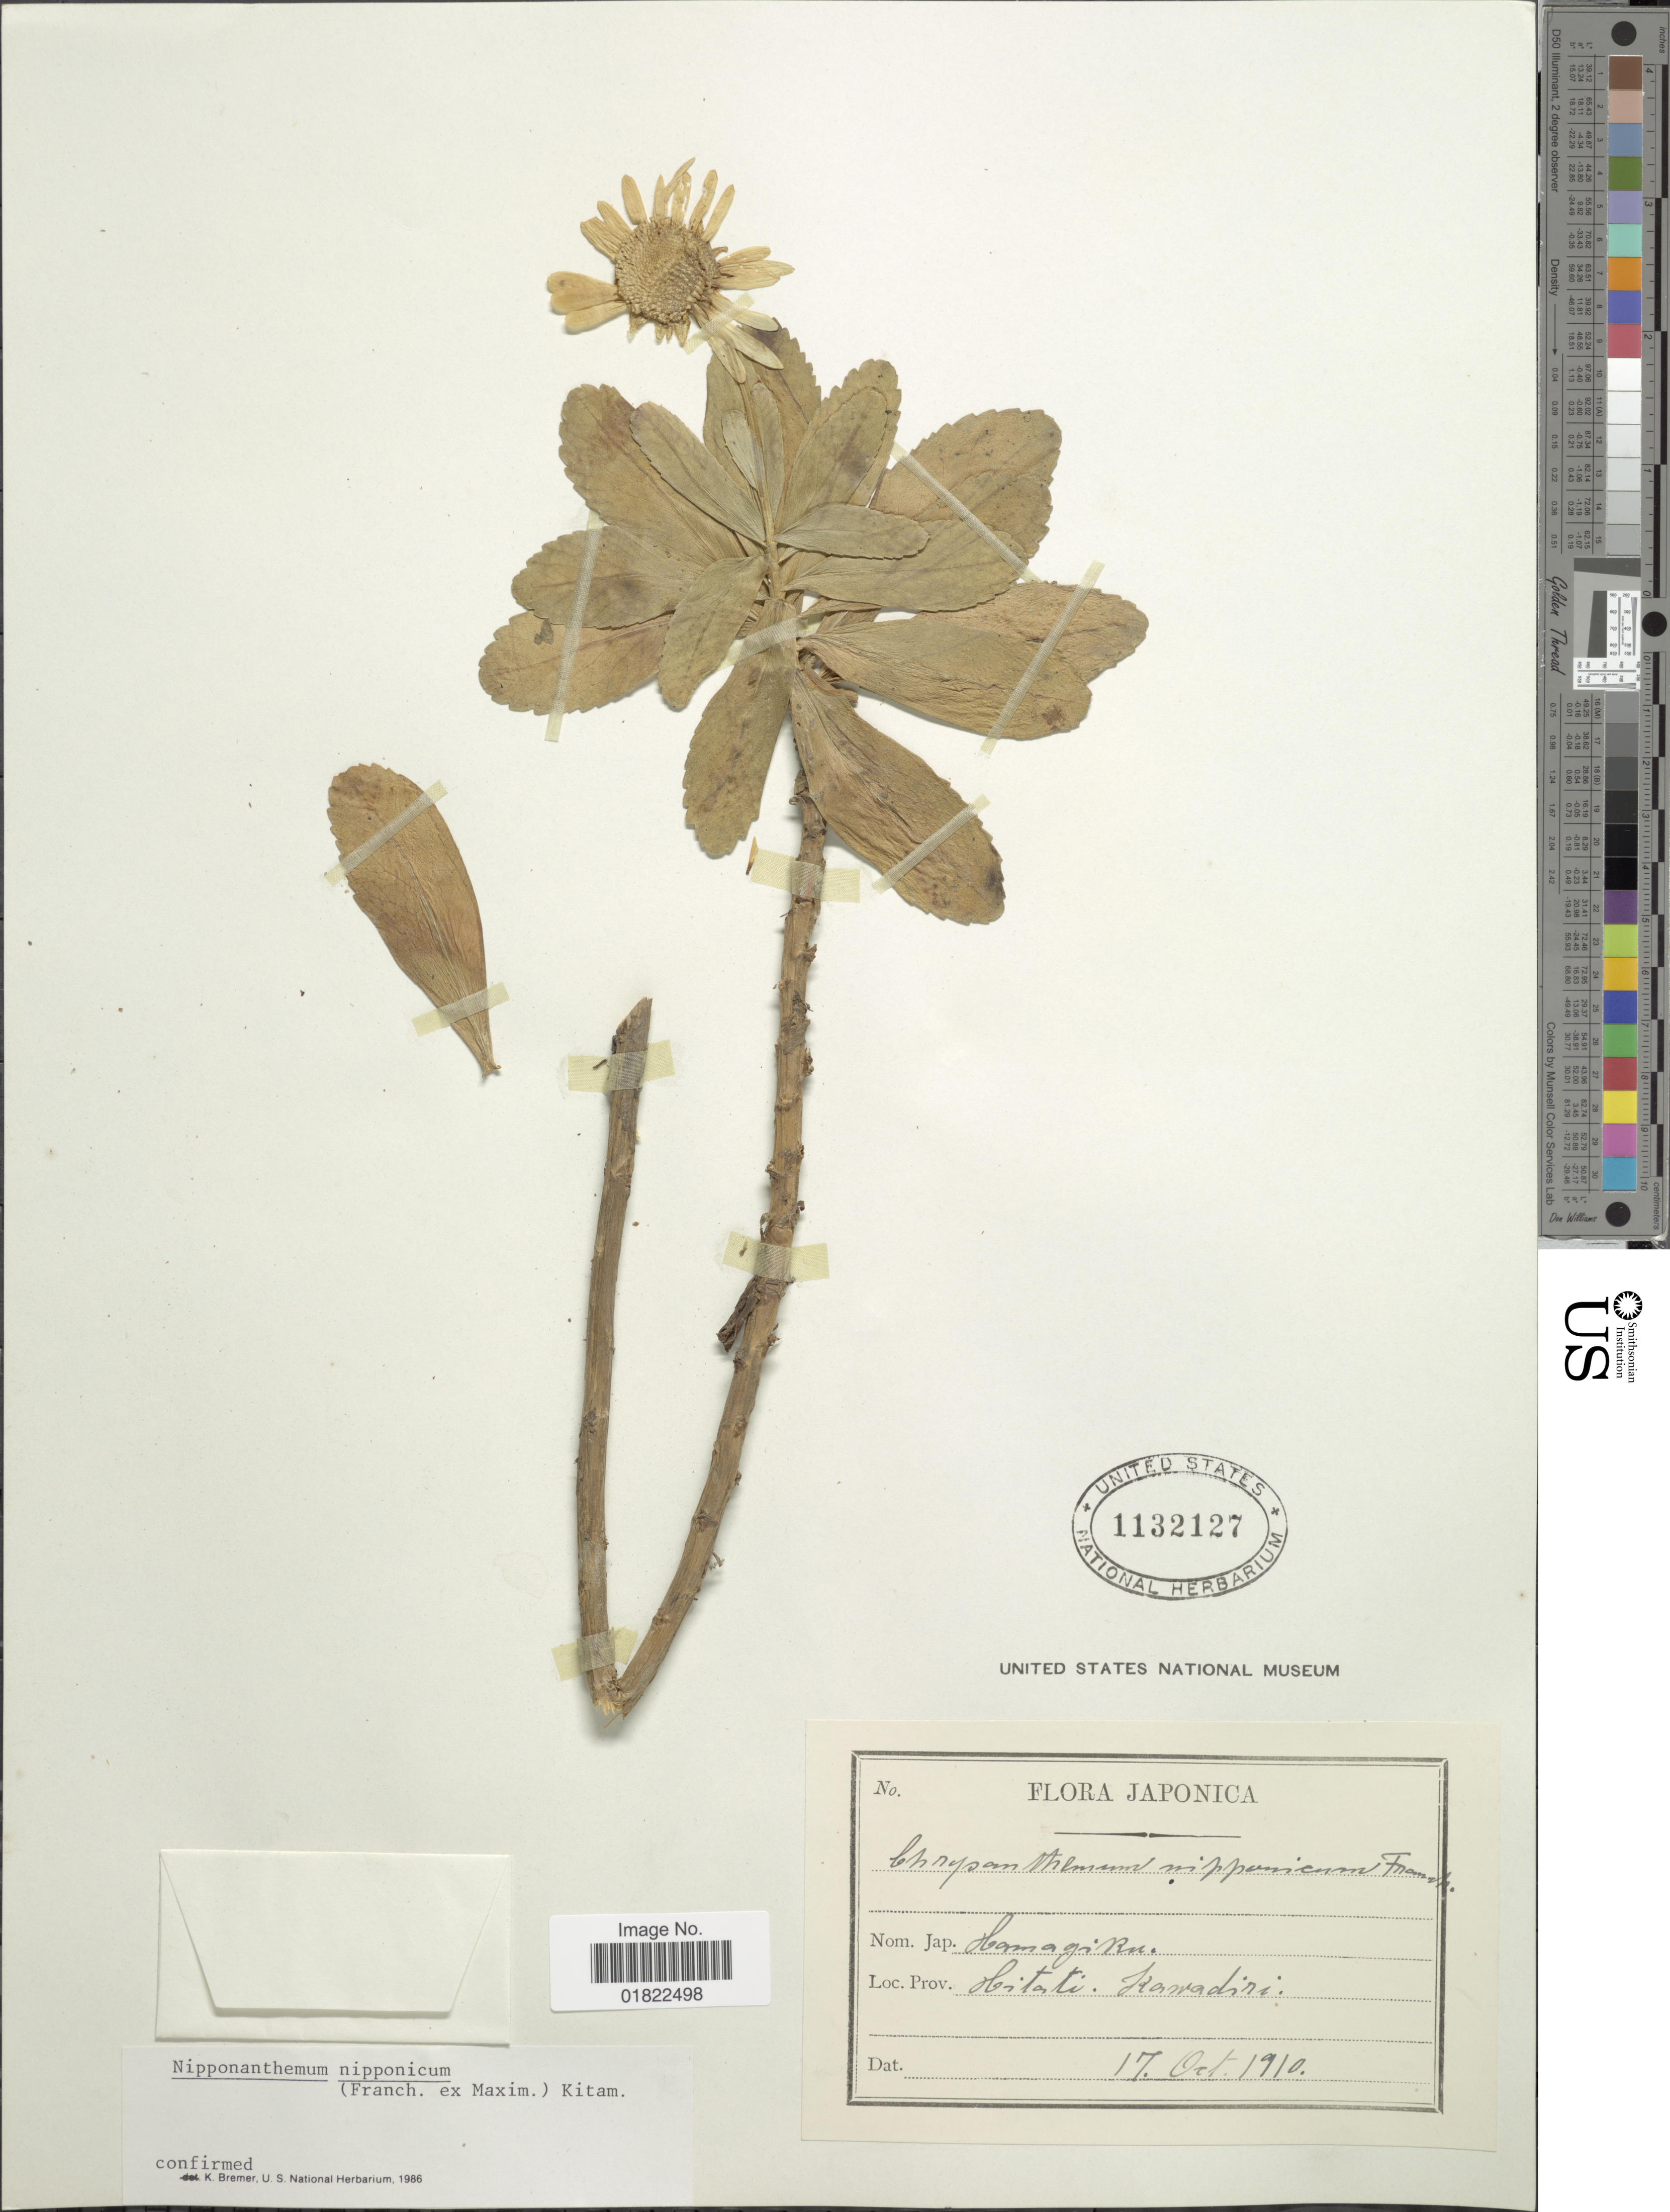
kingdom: Plantae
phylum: Tracheophyta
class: Magnoliopsida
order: Asterales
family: Asteraceae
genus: Nipponanthemum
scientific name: Nipponanthemum nipponicum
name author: (Franch. ex Maxim.) Kitam.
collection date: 1910-10-17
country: Japan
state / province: Ibaraki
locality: [Hitati, Kawadiri]. Hitachi, Kawajiri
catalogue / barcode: US 1132127